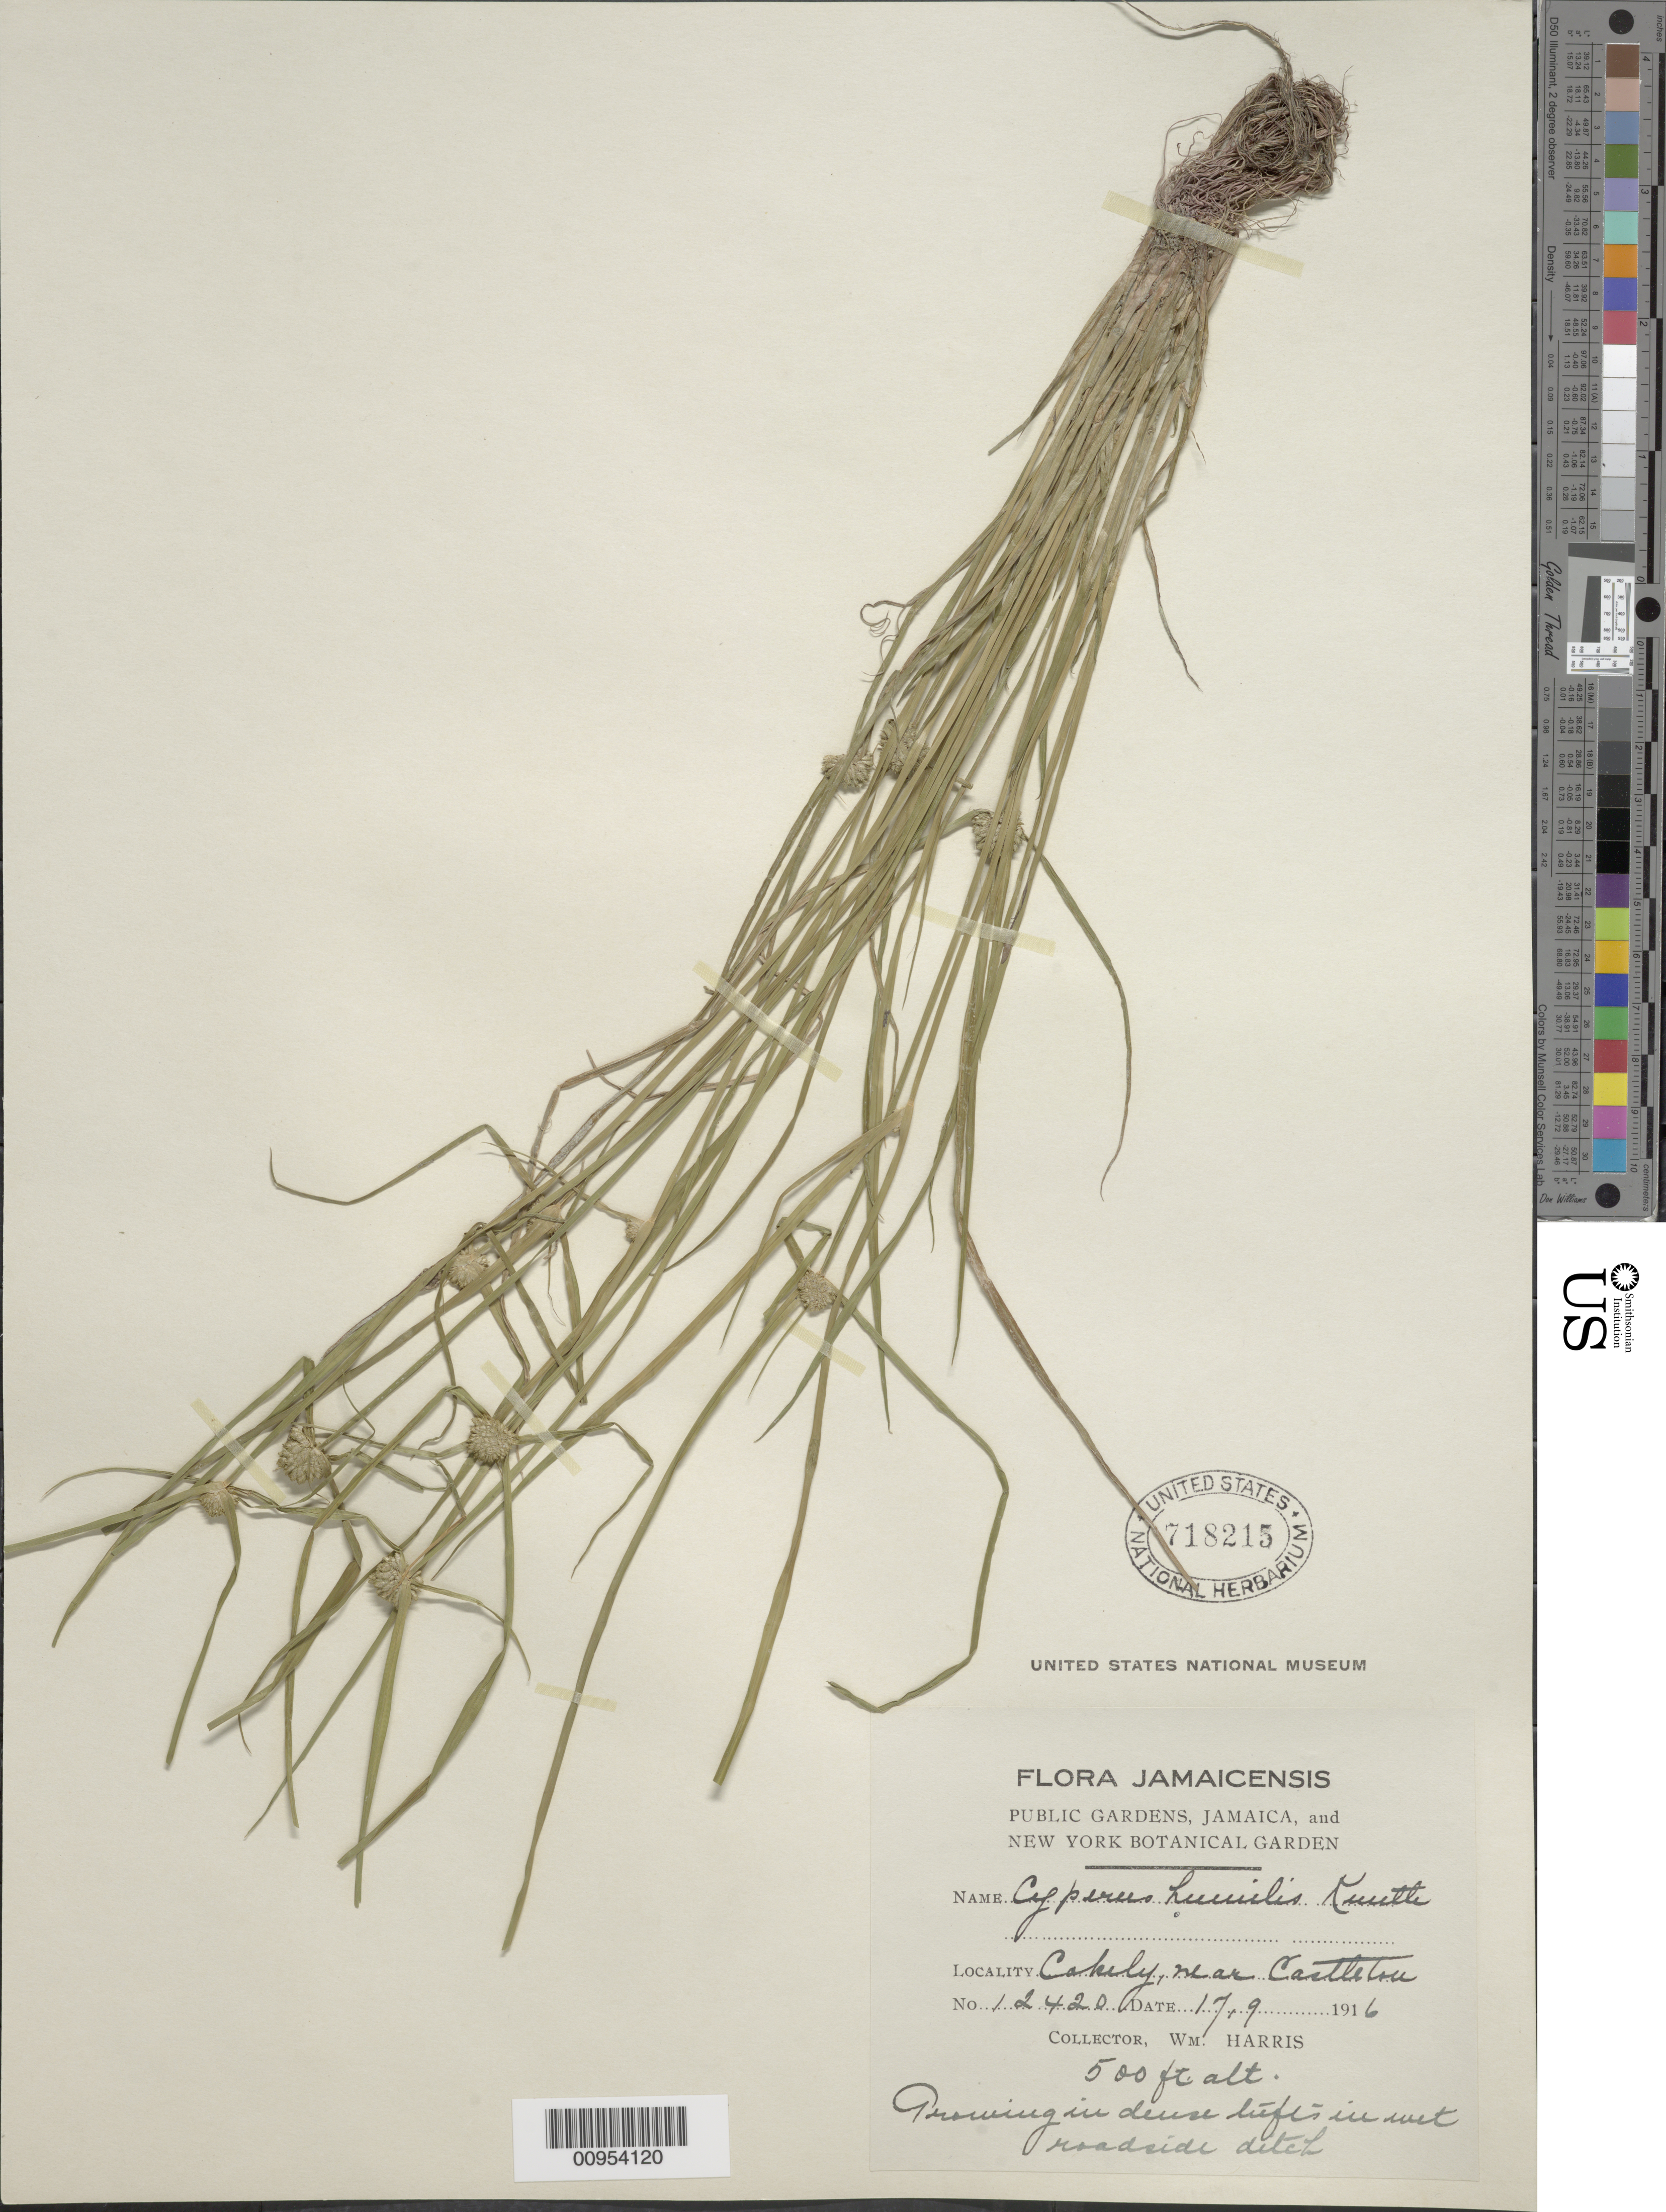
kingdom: Plantae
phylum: Tracheophyta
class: Liliopsida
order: Poales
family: Cyperaceae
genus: Cyperus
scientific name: Cyperus humilis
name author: Kunth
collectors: W. H. Harris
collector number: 12420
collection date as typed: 17 Sep 1916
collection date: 1916-09-17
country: Jamaica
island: Jamaica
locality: Cakely, near Castleton, roadside ditch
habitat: In wet roadside ditch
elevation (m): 152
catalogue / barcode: US 718215